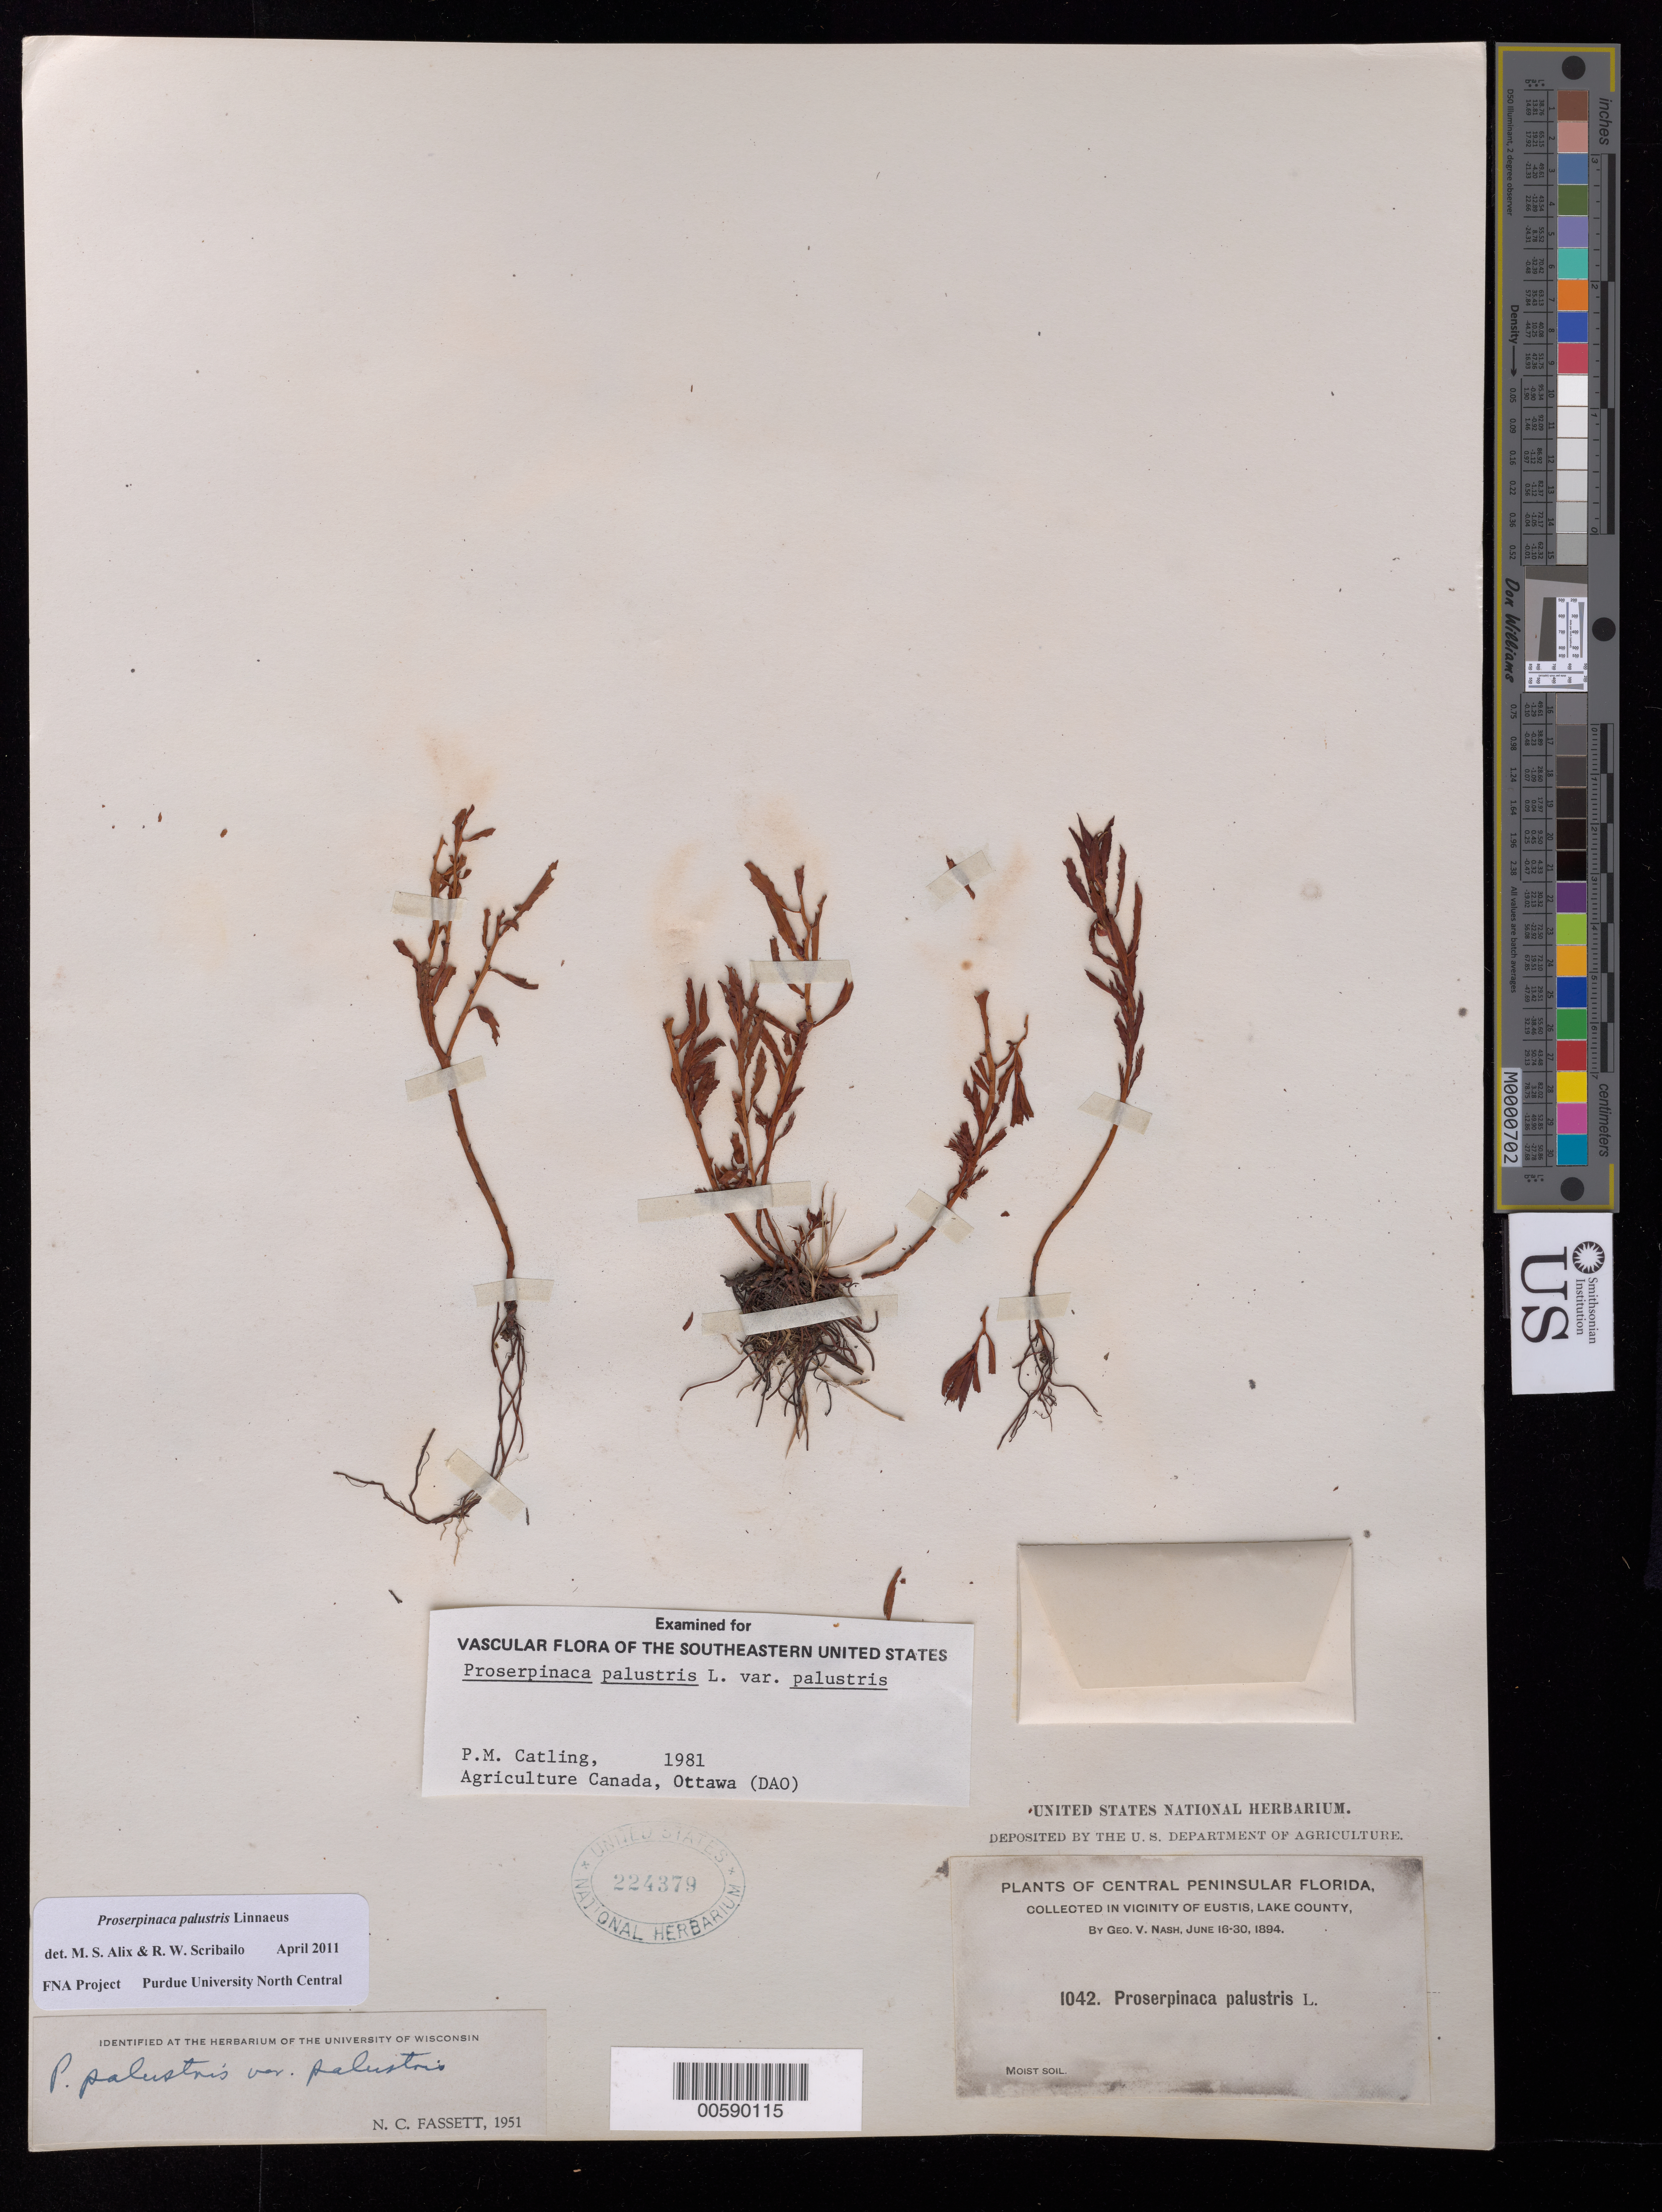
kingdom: Plantae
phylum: Tracheophyta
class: Magnoliopsida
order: Saxifragales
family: Haloragaceae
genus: Proserpinaca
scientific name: Proserpinaca palustris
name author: L.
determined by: Scribailo, R. W.; Alix, M. S.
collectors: G. V. Nash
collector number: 1042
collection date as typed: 16 Jun 1894 to 30 Jun 1894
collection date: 1894-06-16/1894-06-30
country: United States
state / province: Florida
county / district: Lake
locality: Eustis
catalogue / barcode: US 224379